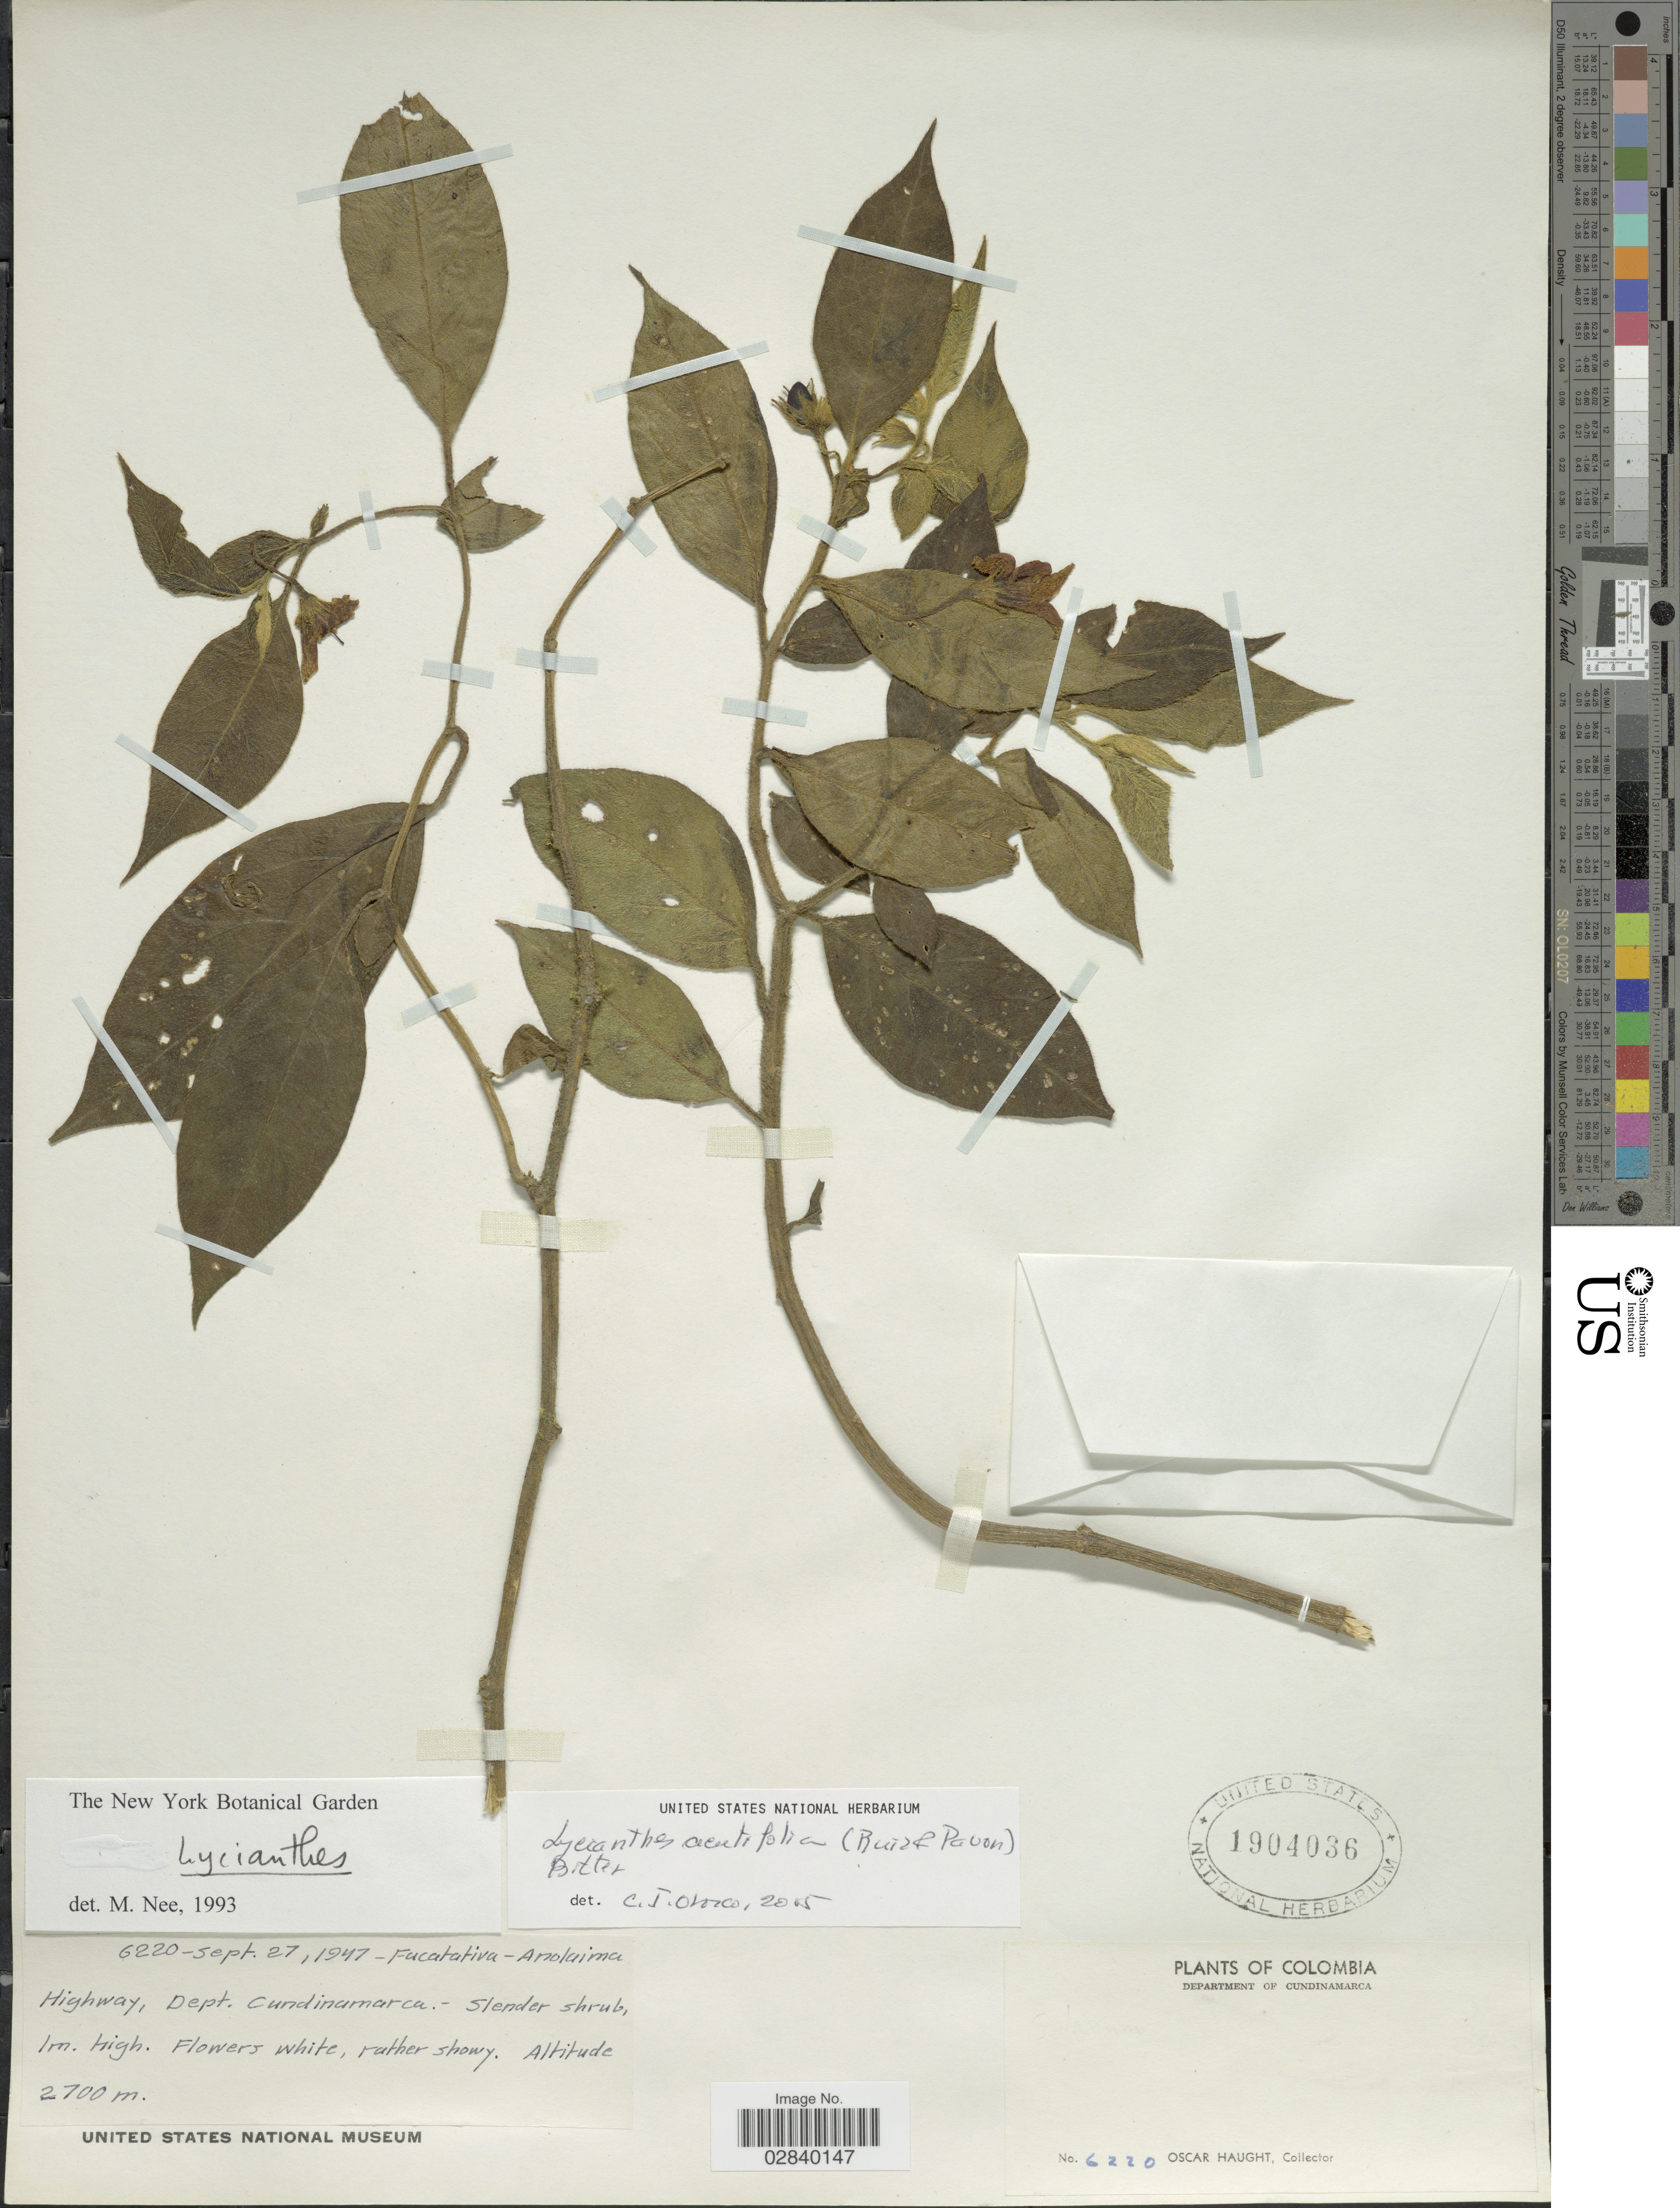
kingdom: Plantae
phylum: Tracheophyta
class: Magnoliopsida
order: Solanales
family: Solanaceae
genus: Lycianthes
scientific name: Lycianthes acutifolia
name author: (Ruiz & Pav.) Bitter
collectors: O. L. Haught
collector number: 6220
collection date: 1947-09-27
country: Colombia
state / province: Cundinamarca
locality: Fucatativa - Anolaima Highway, Department of Cundinamarca.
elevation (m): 2700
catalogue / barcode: US 1904036